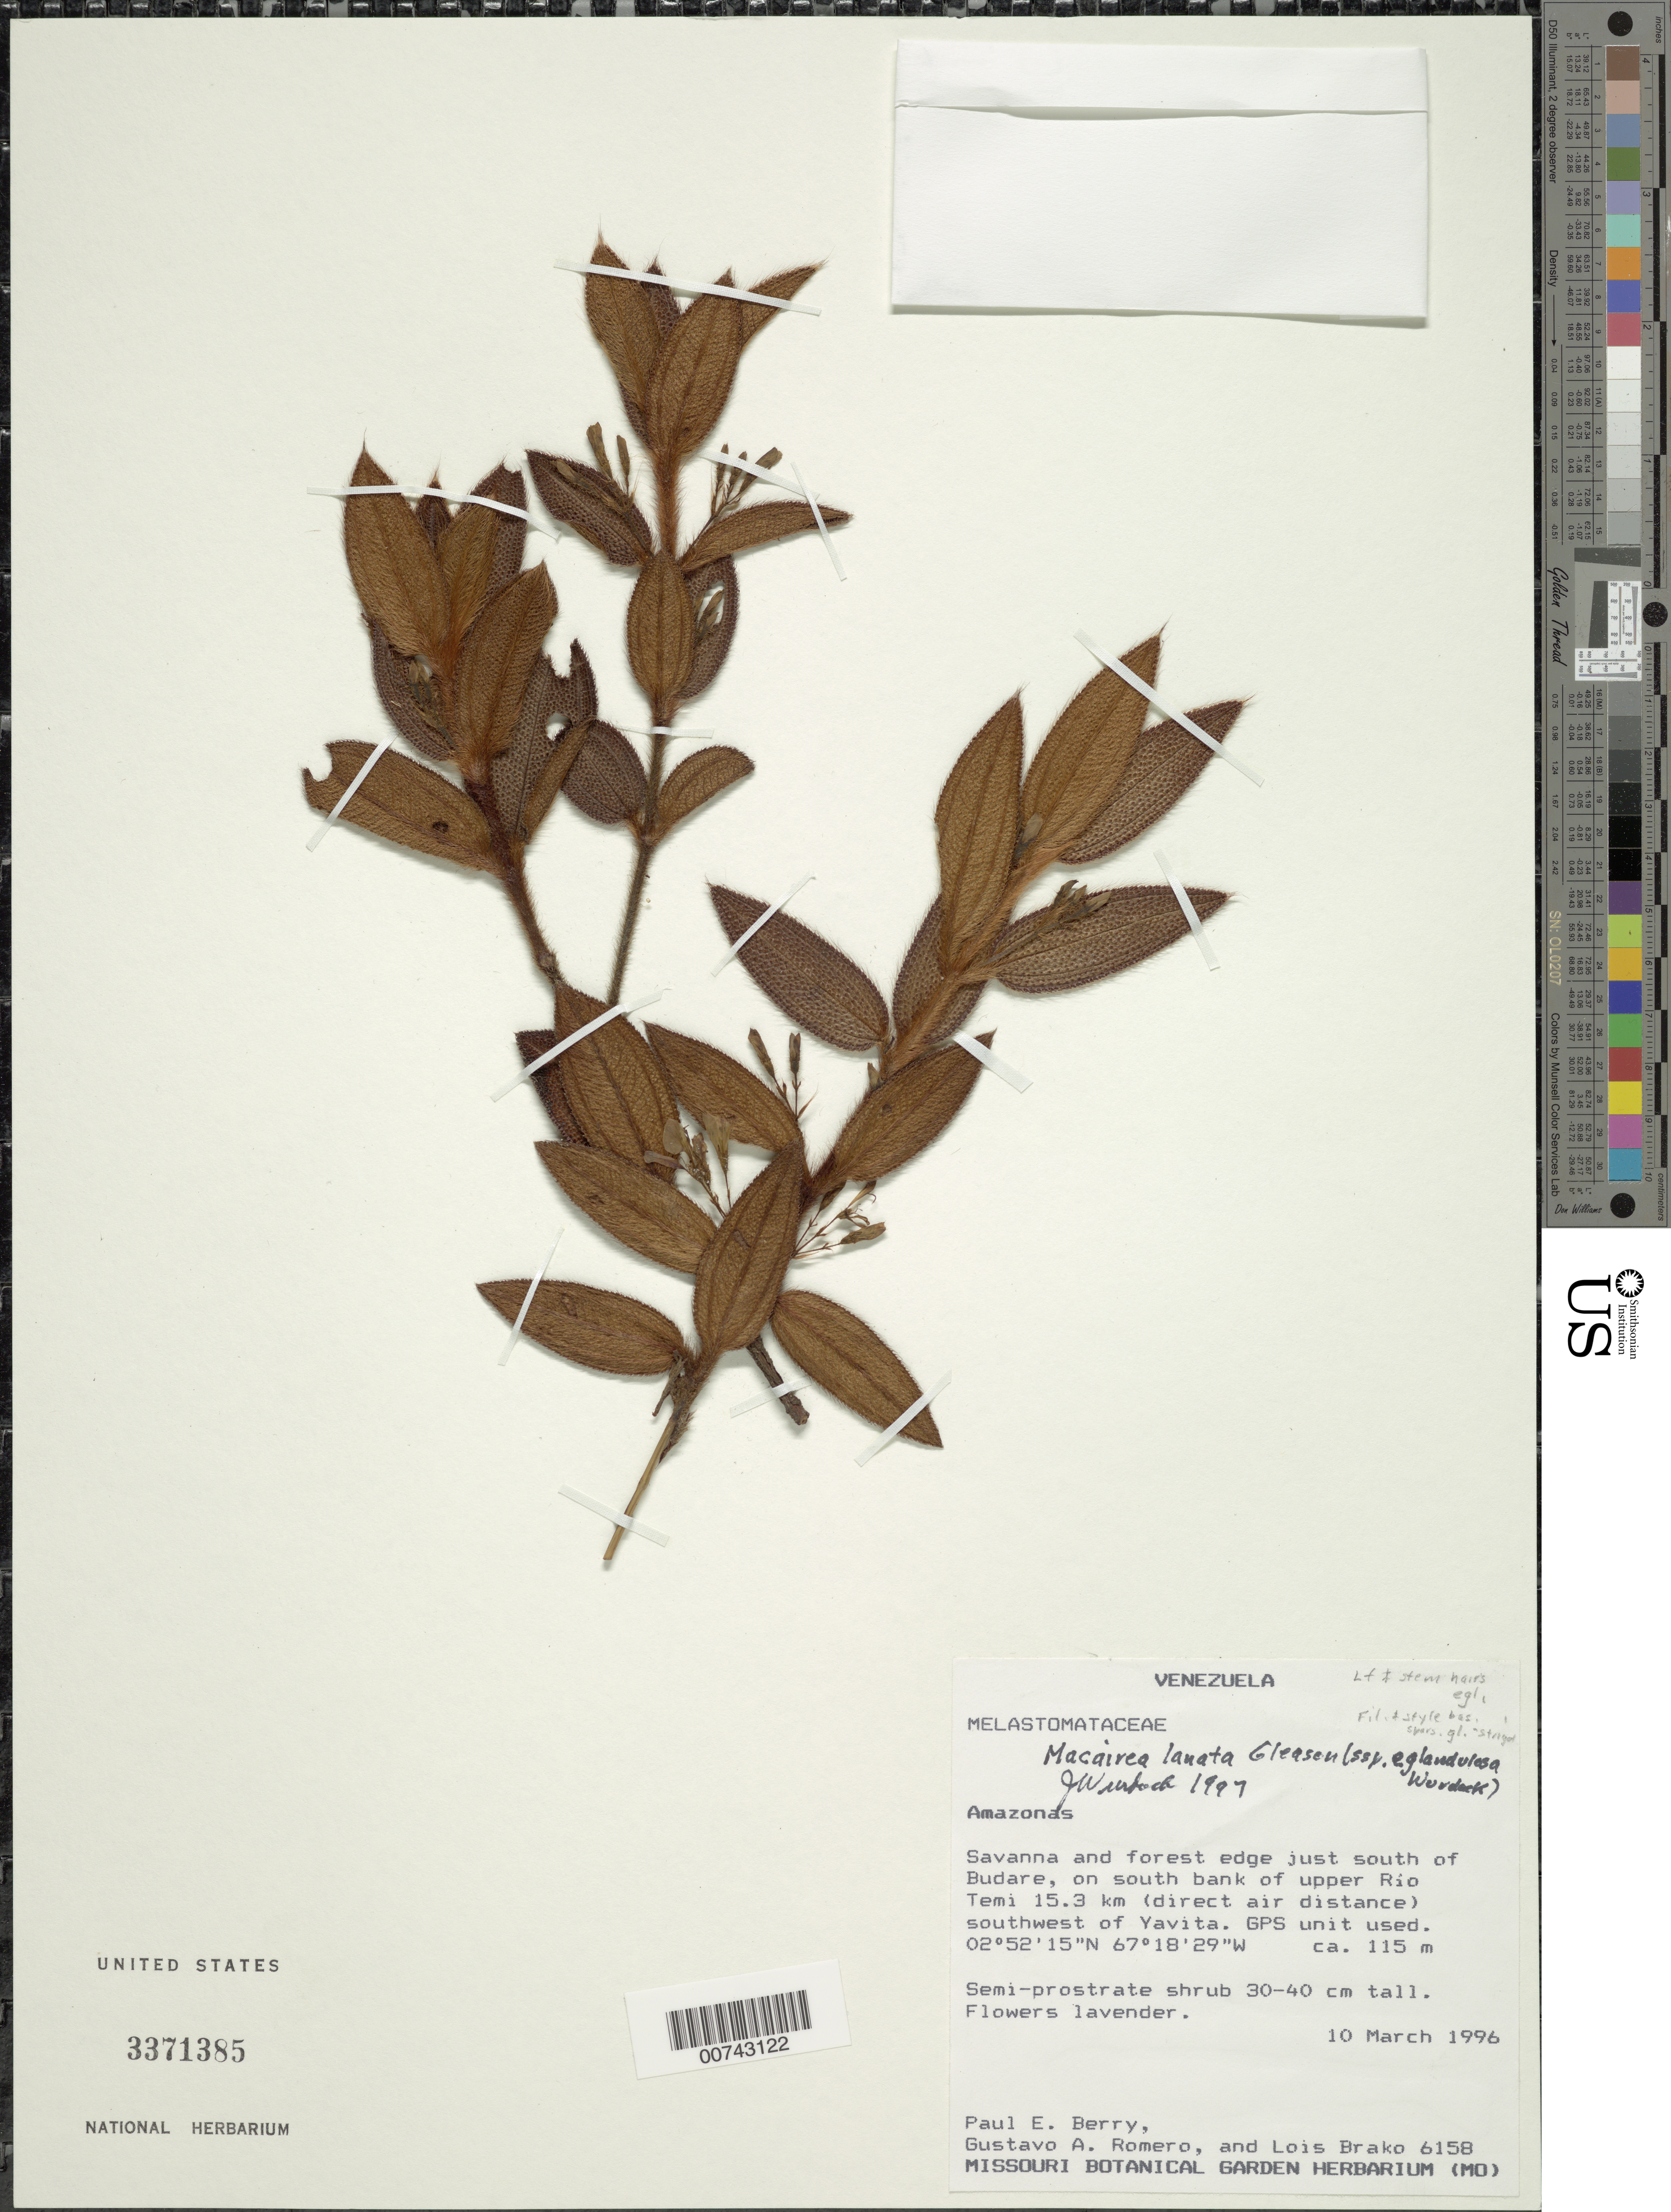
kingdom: Plantae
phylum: Tracheophyta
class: Magnoliopsida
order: Myrtales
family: Melastomataceae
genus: Macairea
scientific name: Macairea lanata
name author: Gleason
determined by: Wurdack, John J., (US), US (UNITED STATES)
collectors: P. E. Berry, A. Romero & L. Brako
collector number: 6158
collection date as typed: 10-Mar-96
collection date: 1996-03-10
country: Venezuela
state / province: Amazonas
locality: South of Budare, on south bank of upper Río Temi 15.3 km (direct air distance) SW of Yavita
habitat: Savana and forest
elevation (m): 115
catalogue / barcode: US 3371385